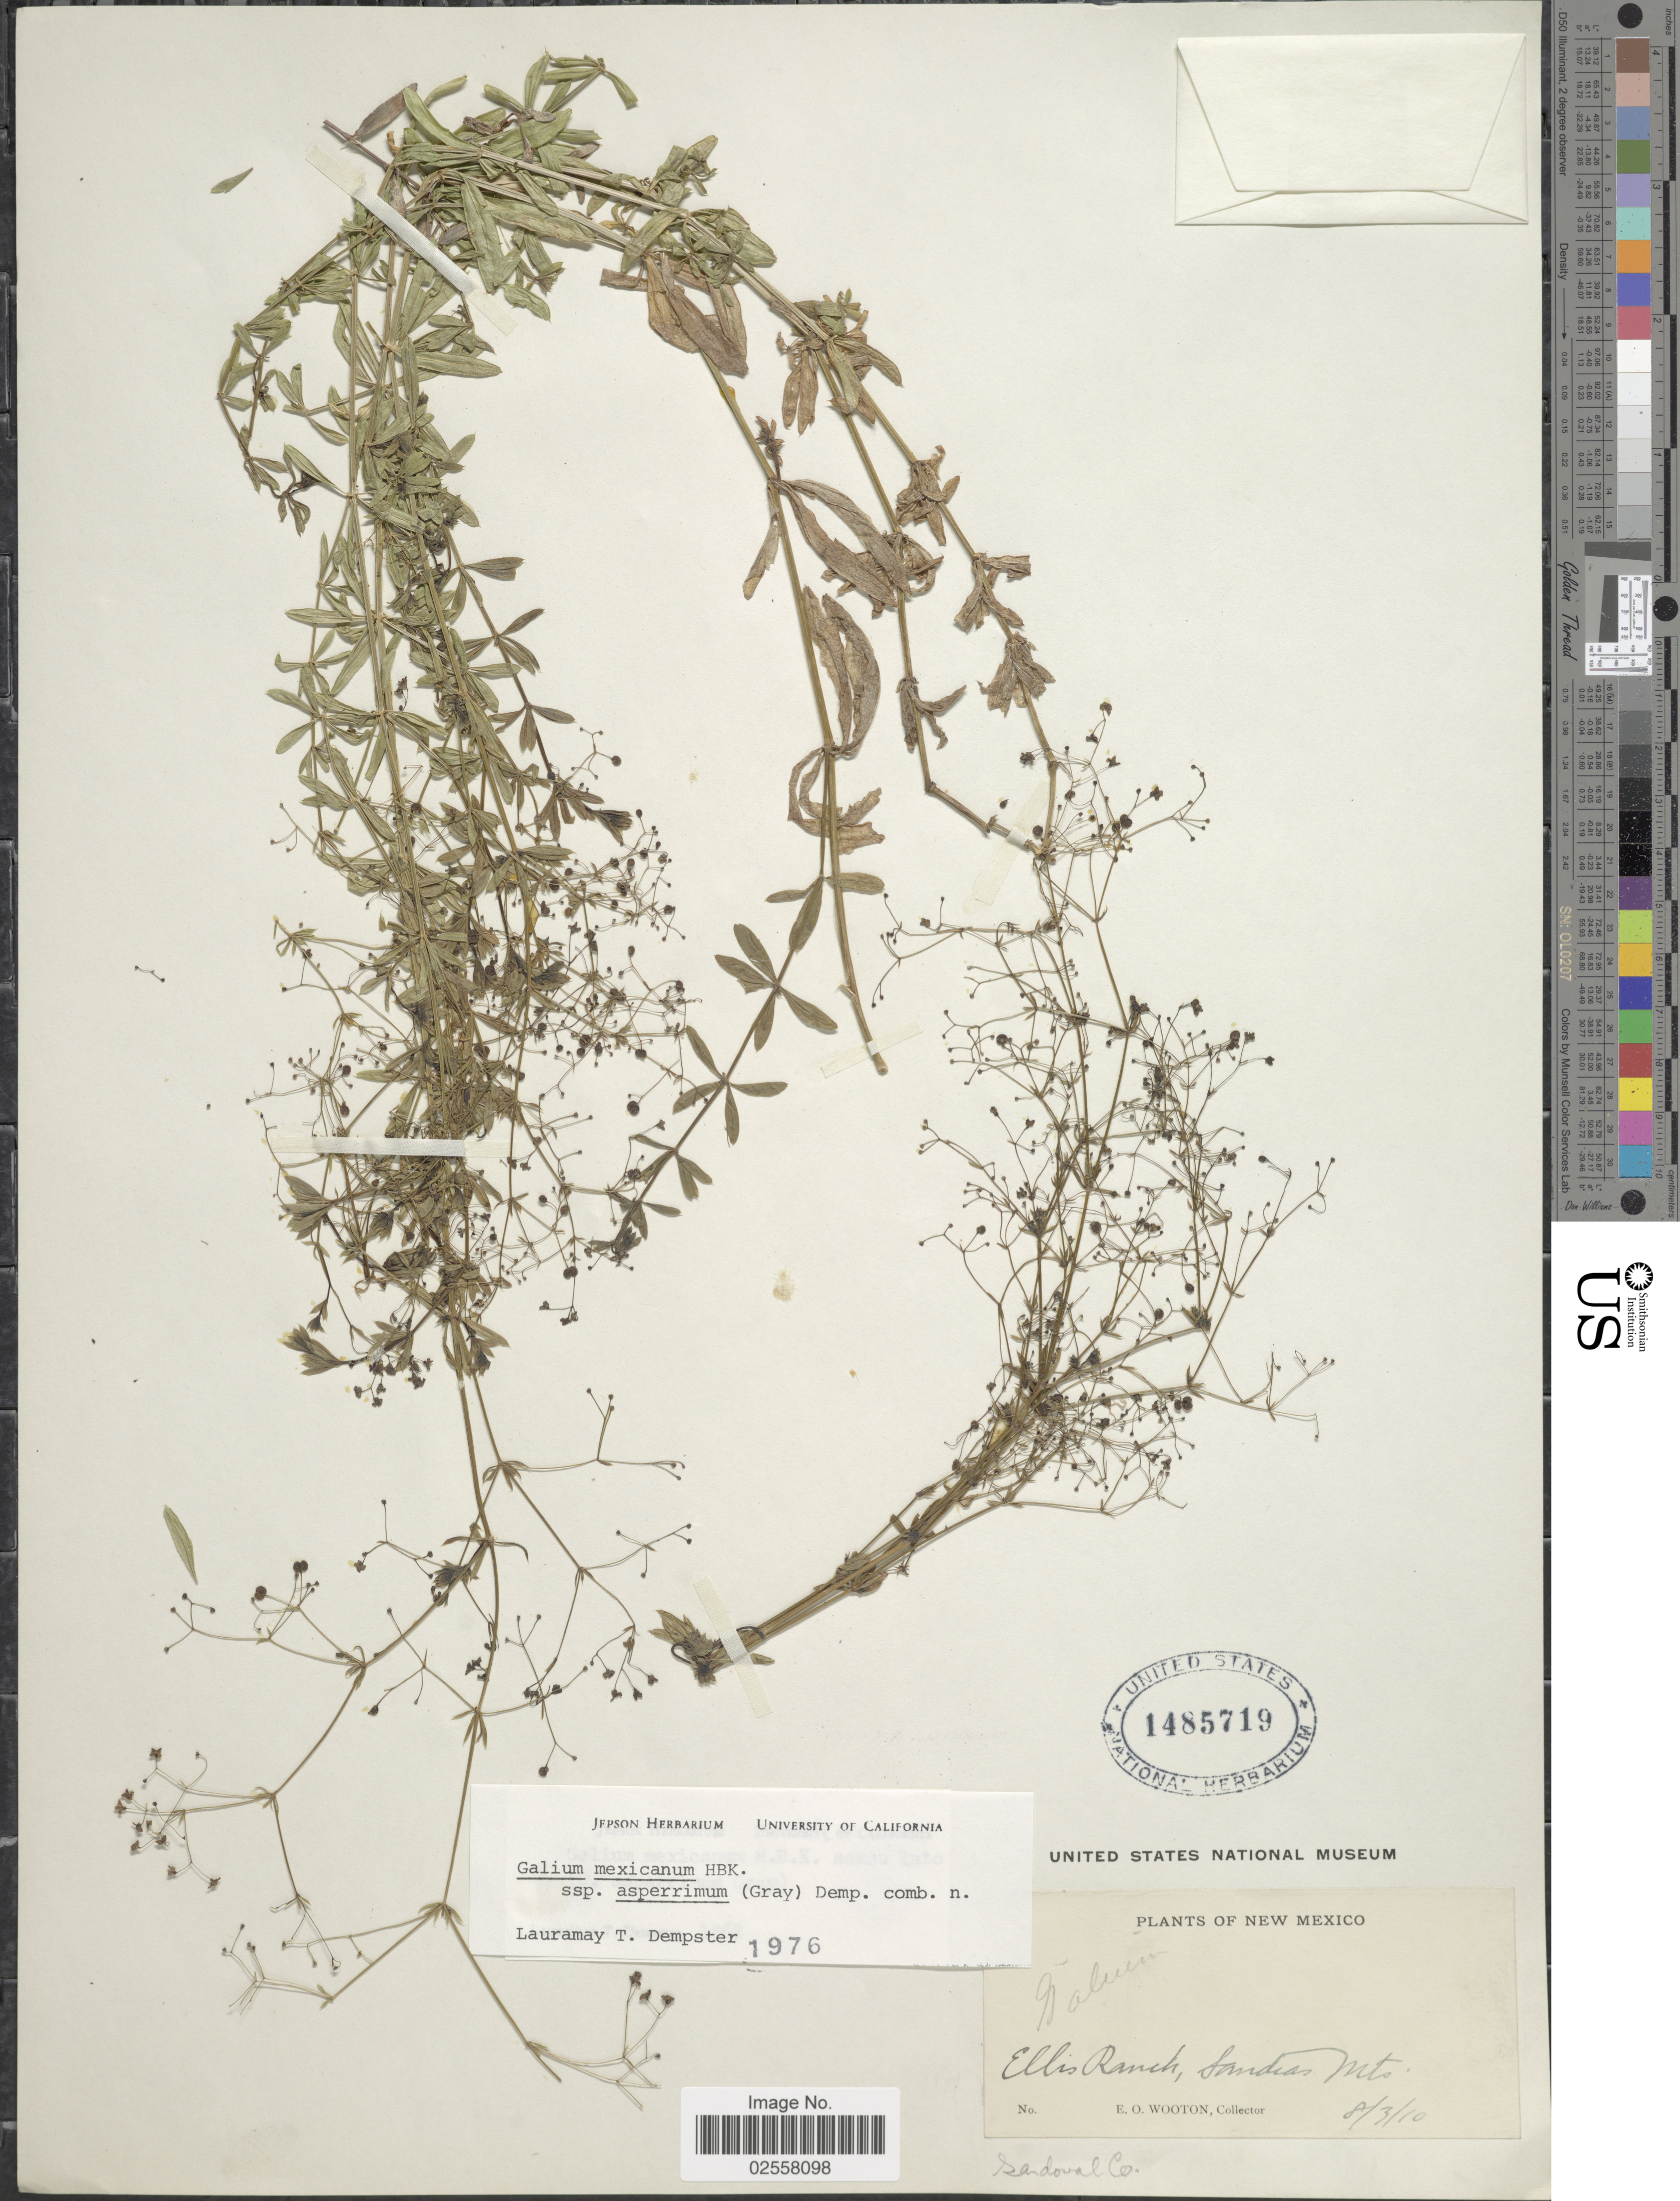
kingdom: Plantae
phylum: Tracheophyta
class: Magnoliopsida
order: Gentianales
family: Rubiaceae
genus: Galium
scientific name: Galium mexicanum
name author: Kunth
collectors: E. O. Wooton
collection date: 1910-08-03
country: United States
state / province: New Mexico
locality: Ellis Ranch, Sandias Mts., Sandoval Co.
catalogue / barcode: US 1485719